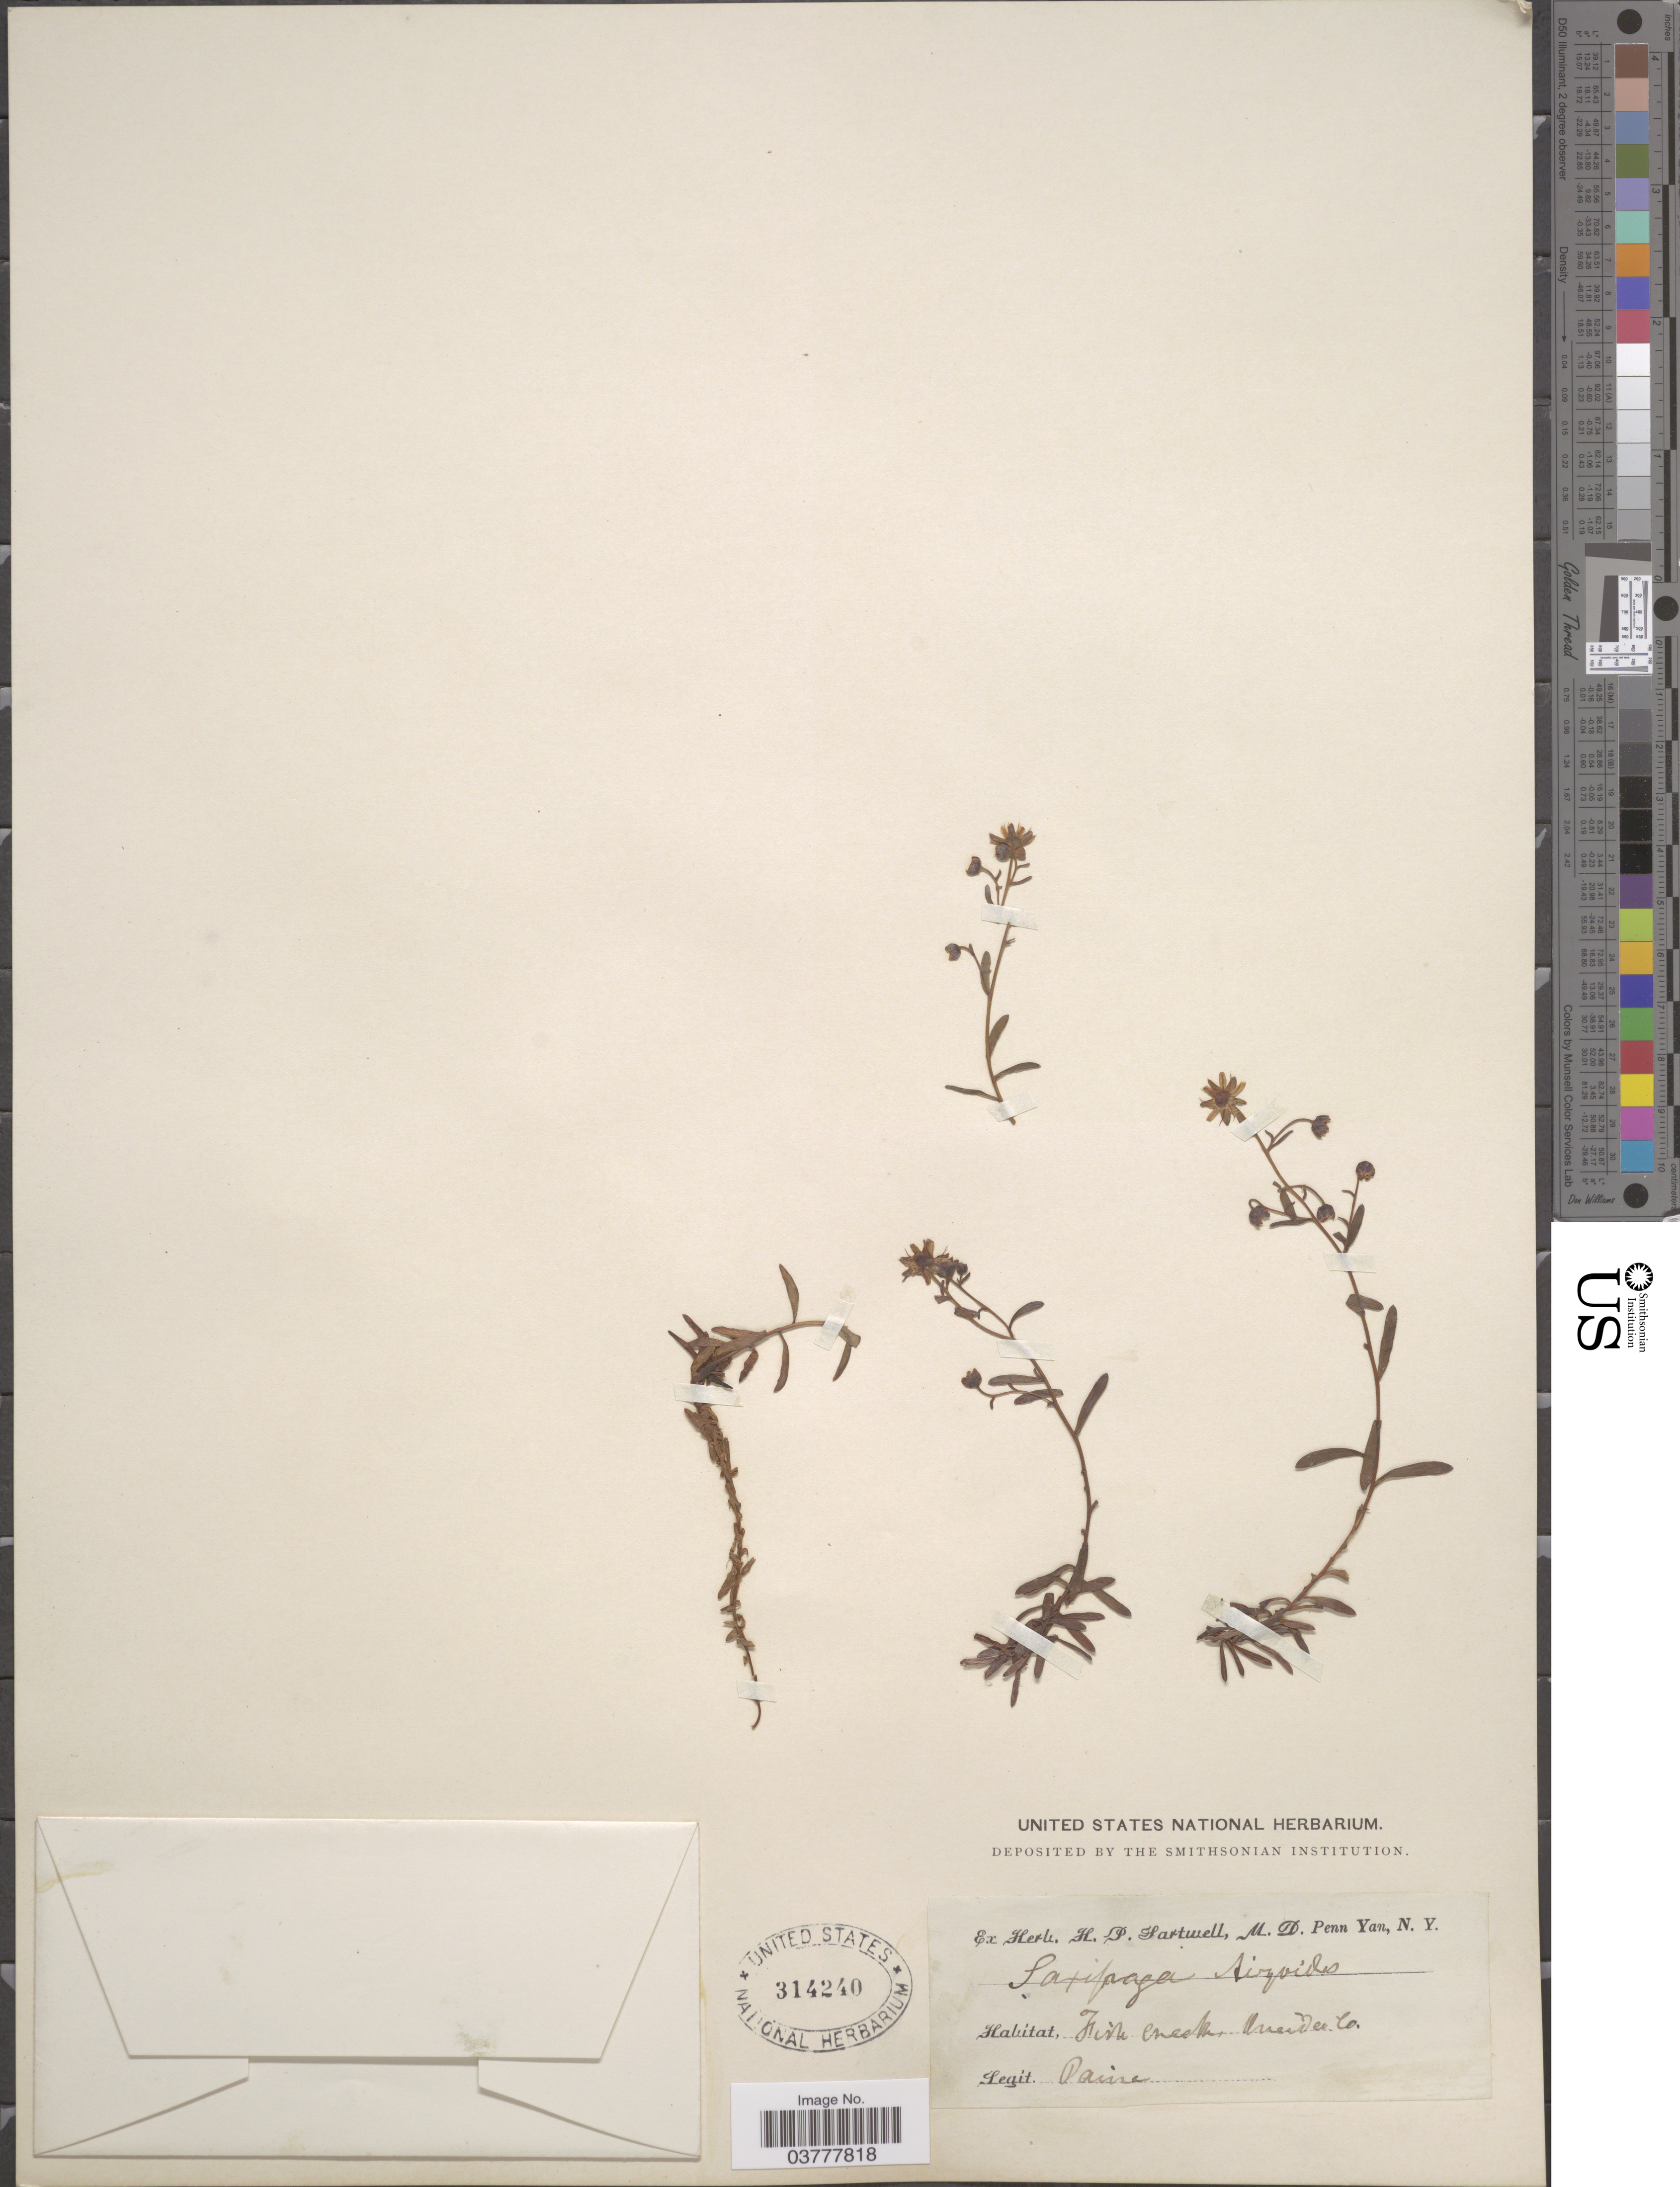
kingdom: Plantae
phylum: Tracheophyta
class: Magnoliopsida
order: Saxifragales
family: Saxifragaceae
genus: Saxifraga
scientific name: Saxifraga aizoides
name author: L.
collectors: -. Paine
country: United States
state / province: New York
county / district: Oneida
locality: Fish Creek, Oneida Co.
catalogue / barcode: US 314240